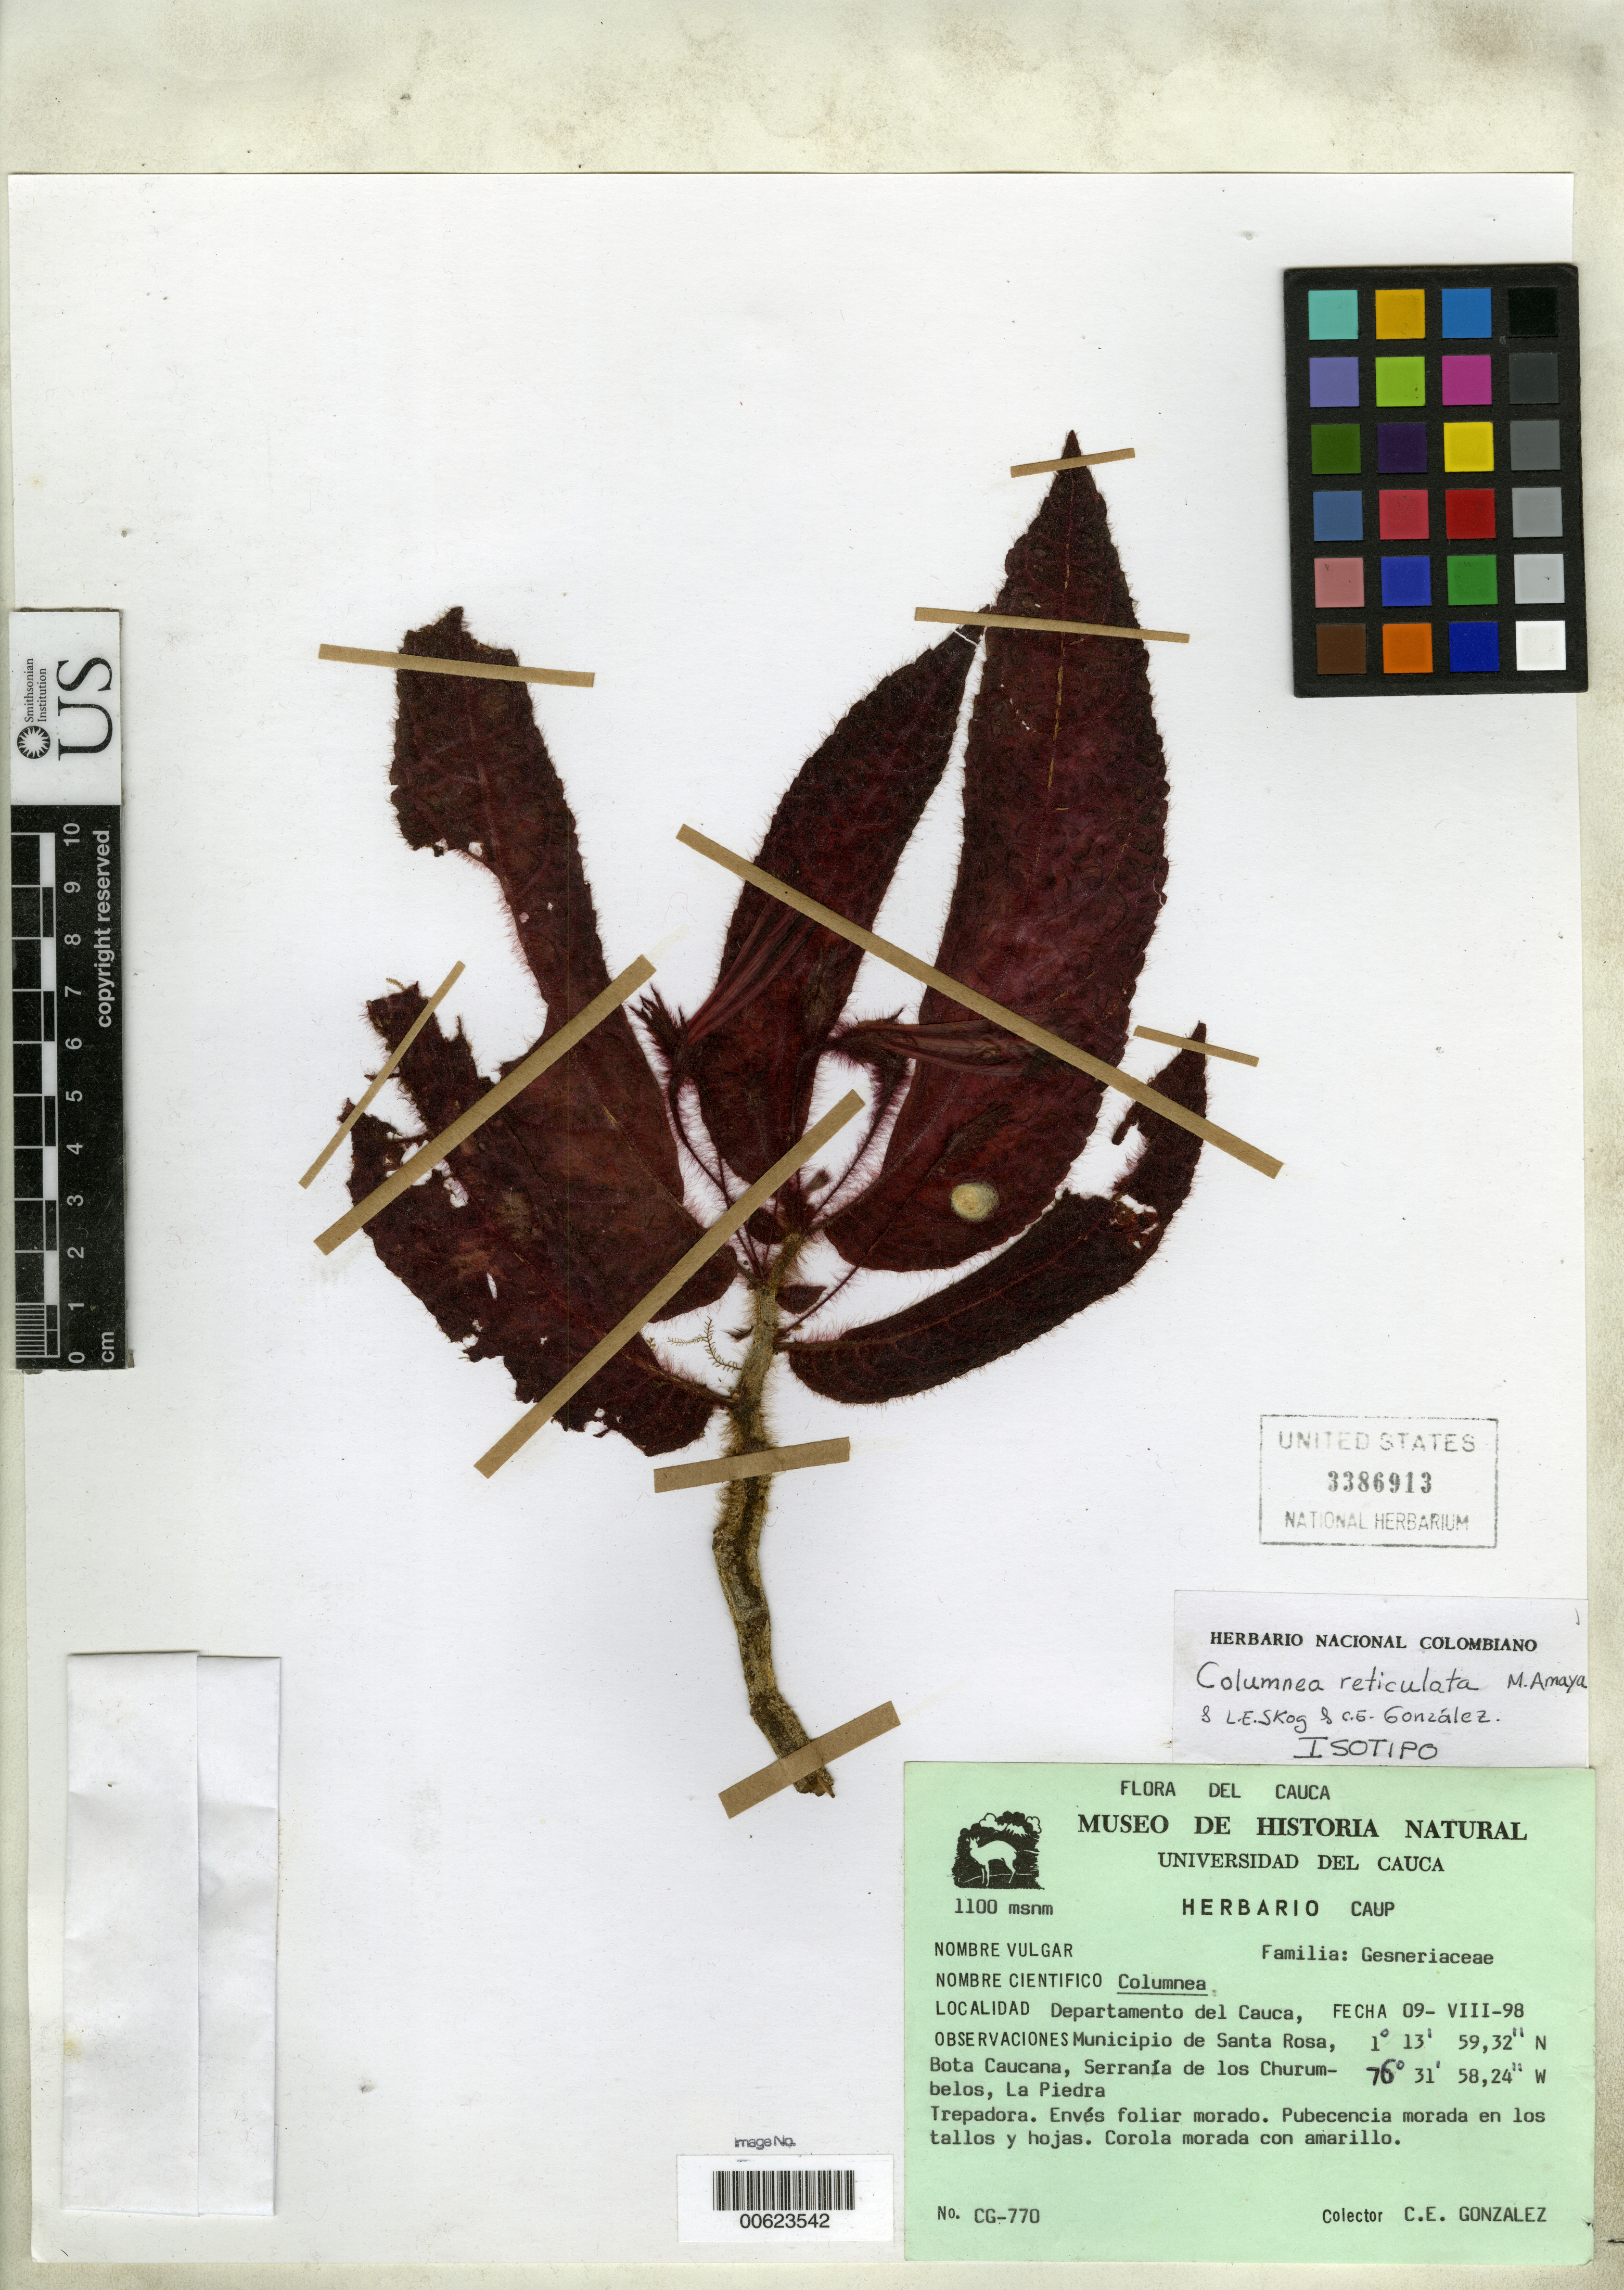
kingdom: Plantae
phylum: Tracheophyta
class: Magnoliopsida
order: Lamiales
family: Gesneriaceae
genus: Columnea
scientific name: Columnea reticulata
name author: M. Amaya et al.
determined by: Smith, J. F.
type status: Isotype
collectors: C. Gonzalez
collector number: CG-770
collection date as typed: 09 Aug 1998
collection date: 1998-08-09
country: Colombia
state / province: Cauca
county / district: Santa Rosa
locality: Bota Caucana, Serrania de Los Churumbelos, La Piedra.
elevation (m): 1100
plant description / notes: Holotype at COL.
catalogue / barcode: US 3386913